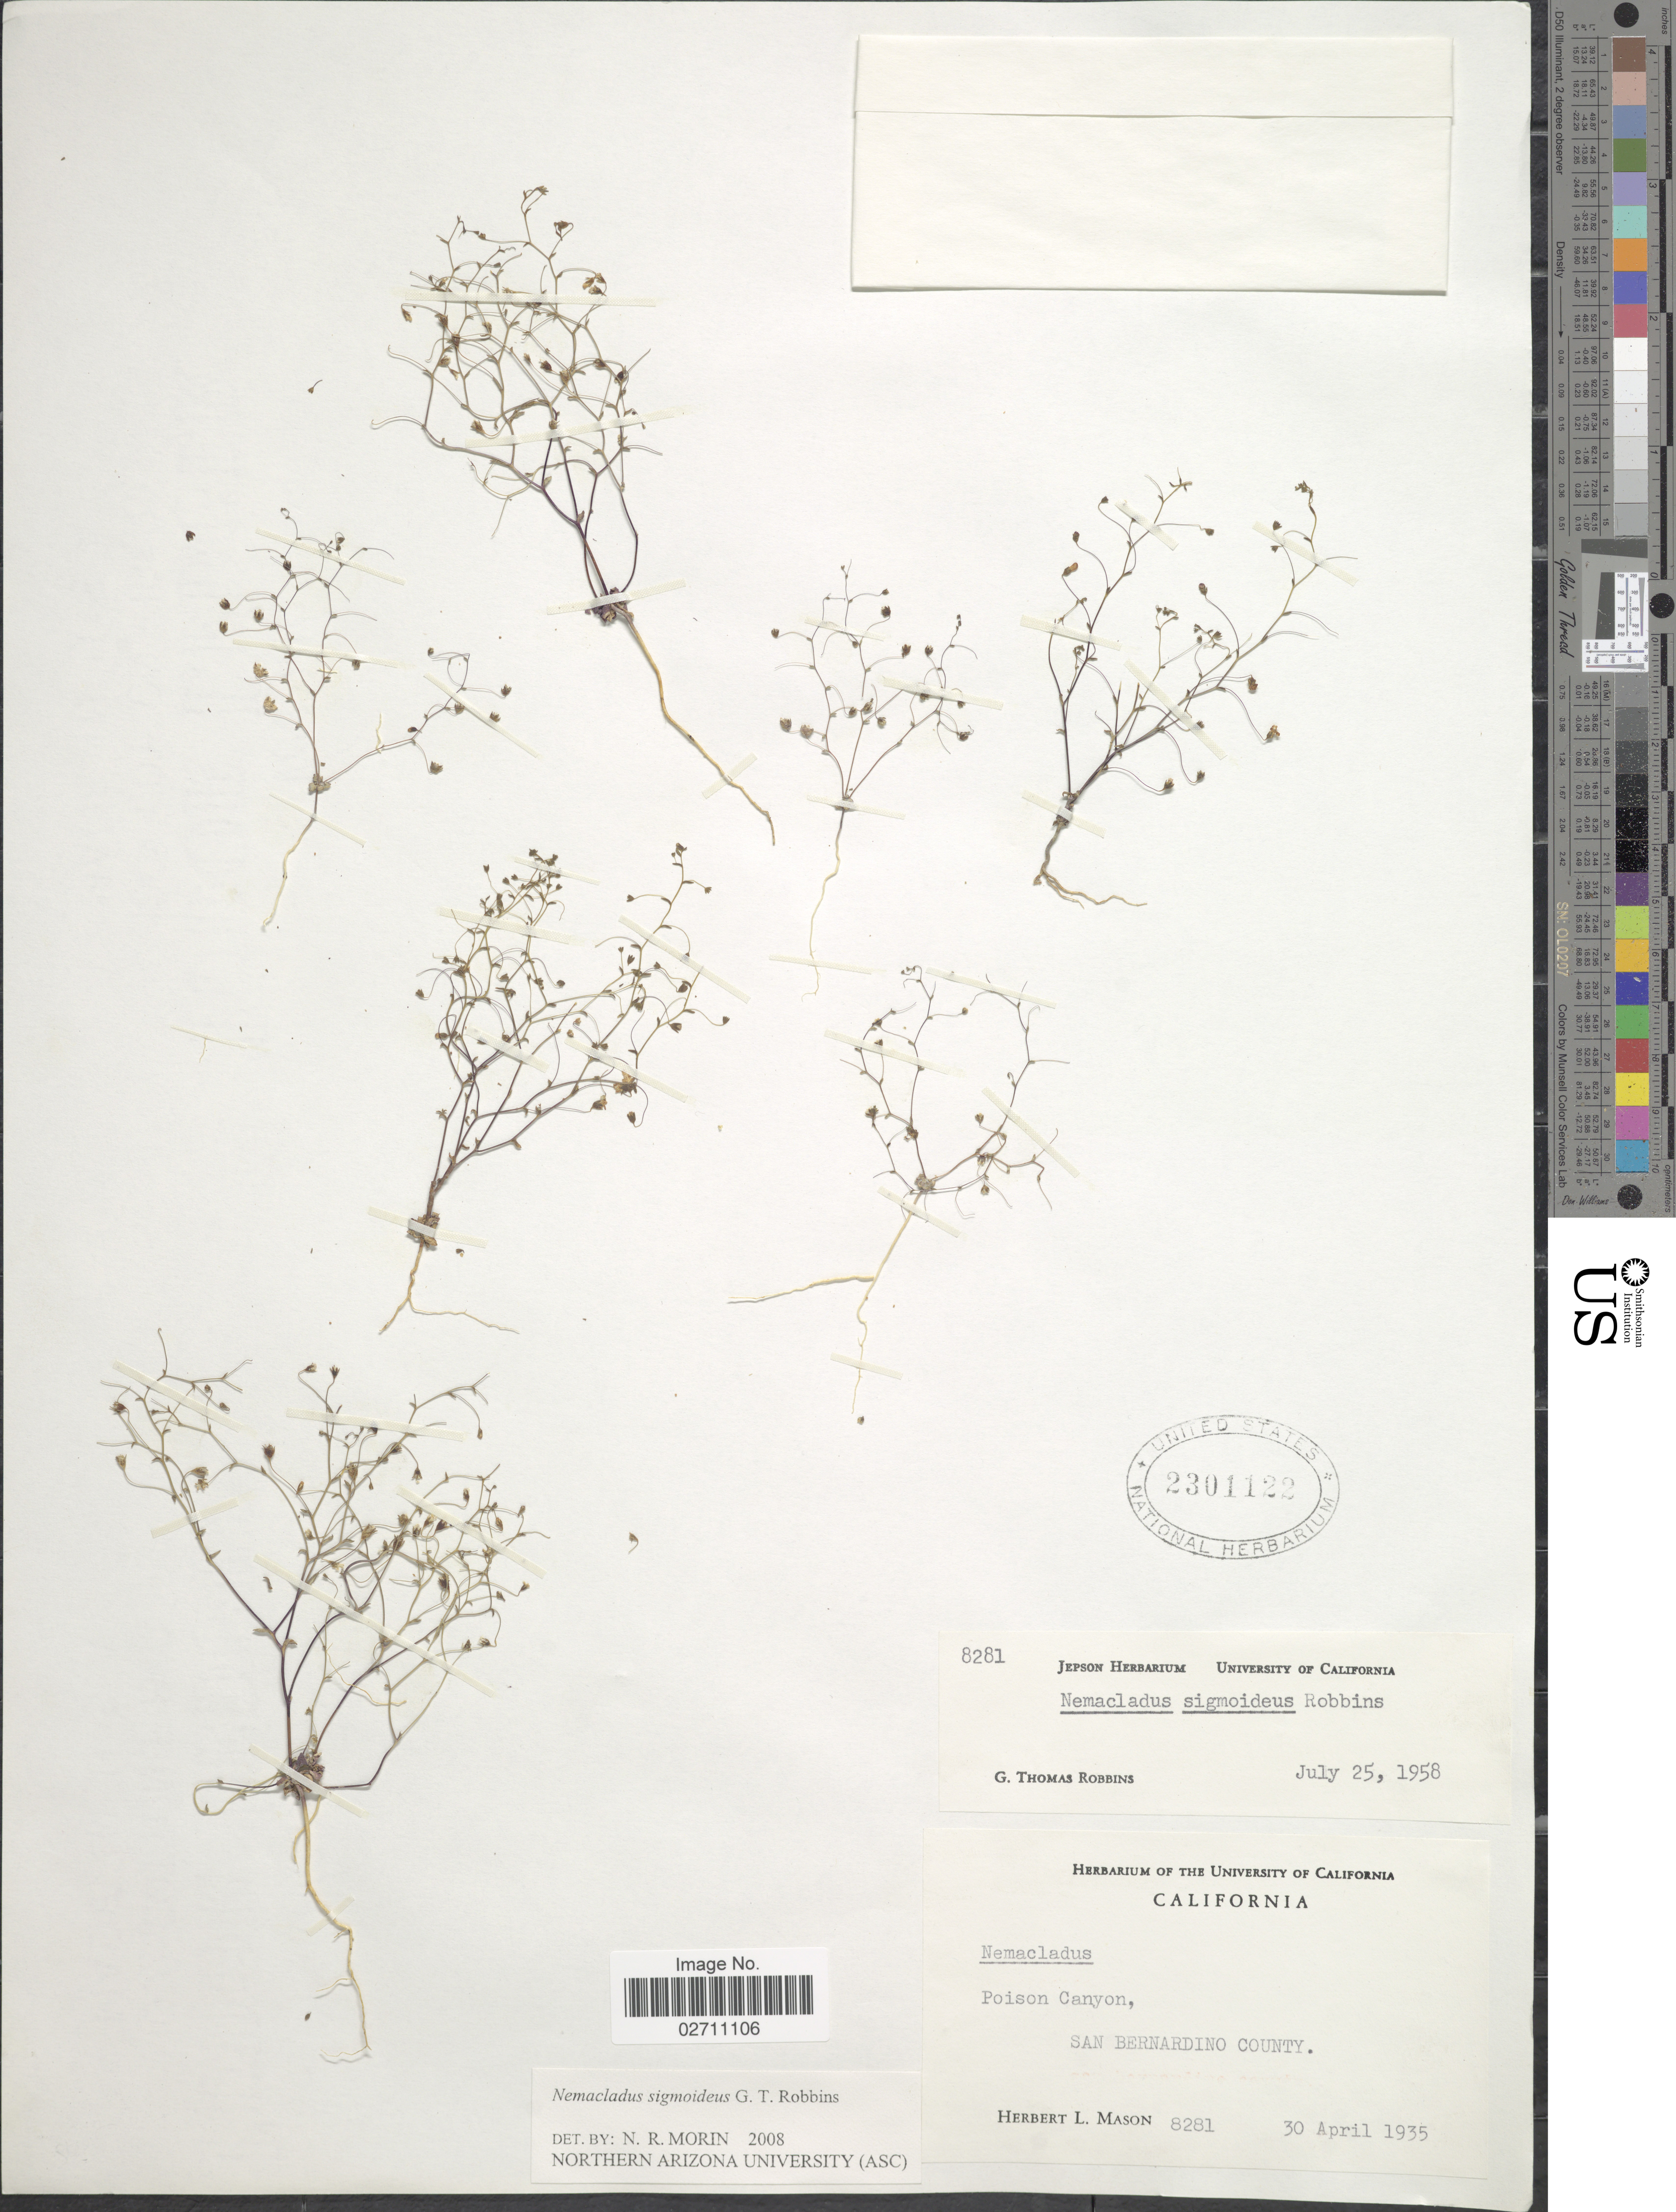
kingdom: Plantae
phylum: Tracheophyta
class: Magnoliopsida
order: Asterales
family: Campanulaceae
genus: Nemacladus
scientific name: Nemacladus sigmoideus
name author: G.T. Robbins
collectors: H. L. Mason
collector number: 8281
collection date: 1935-04-30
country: United States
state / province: California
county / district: San Bernardino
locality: Poison Canyon, San Bernardino County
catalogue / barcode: US 2301122